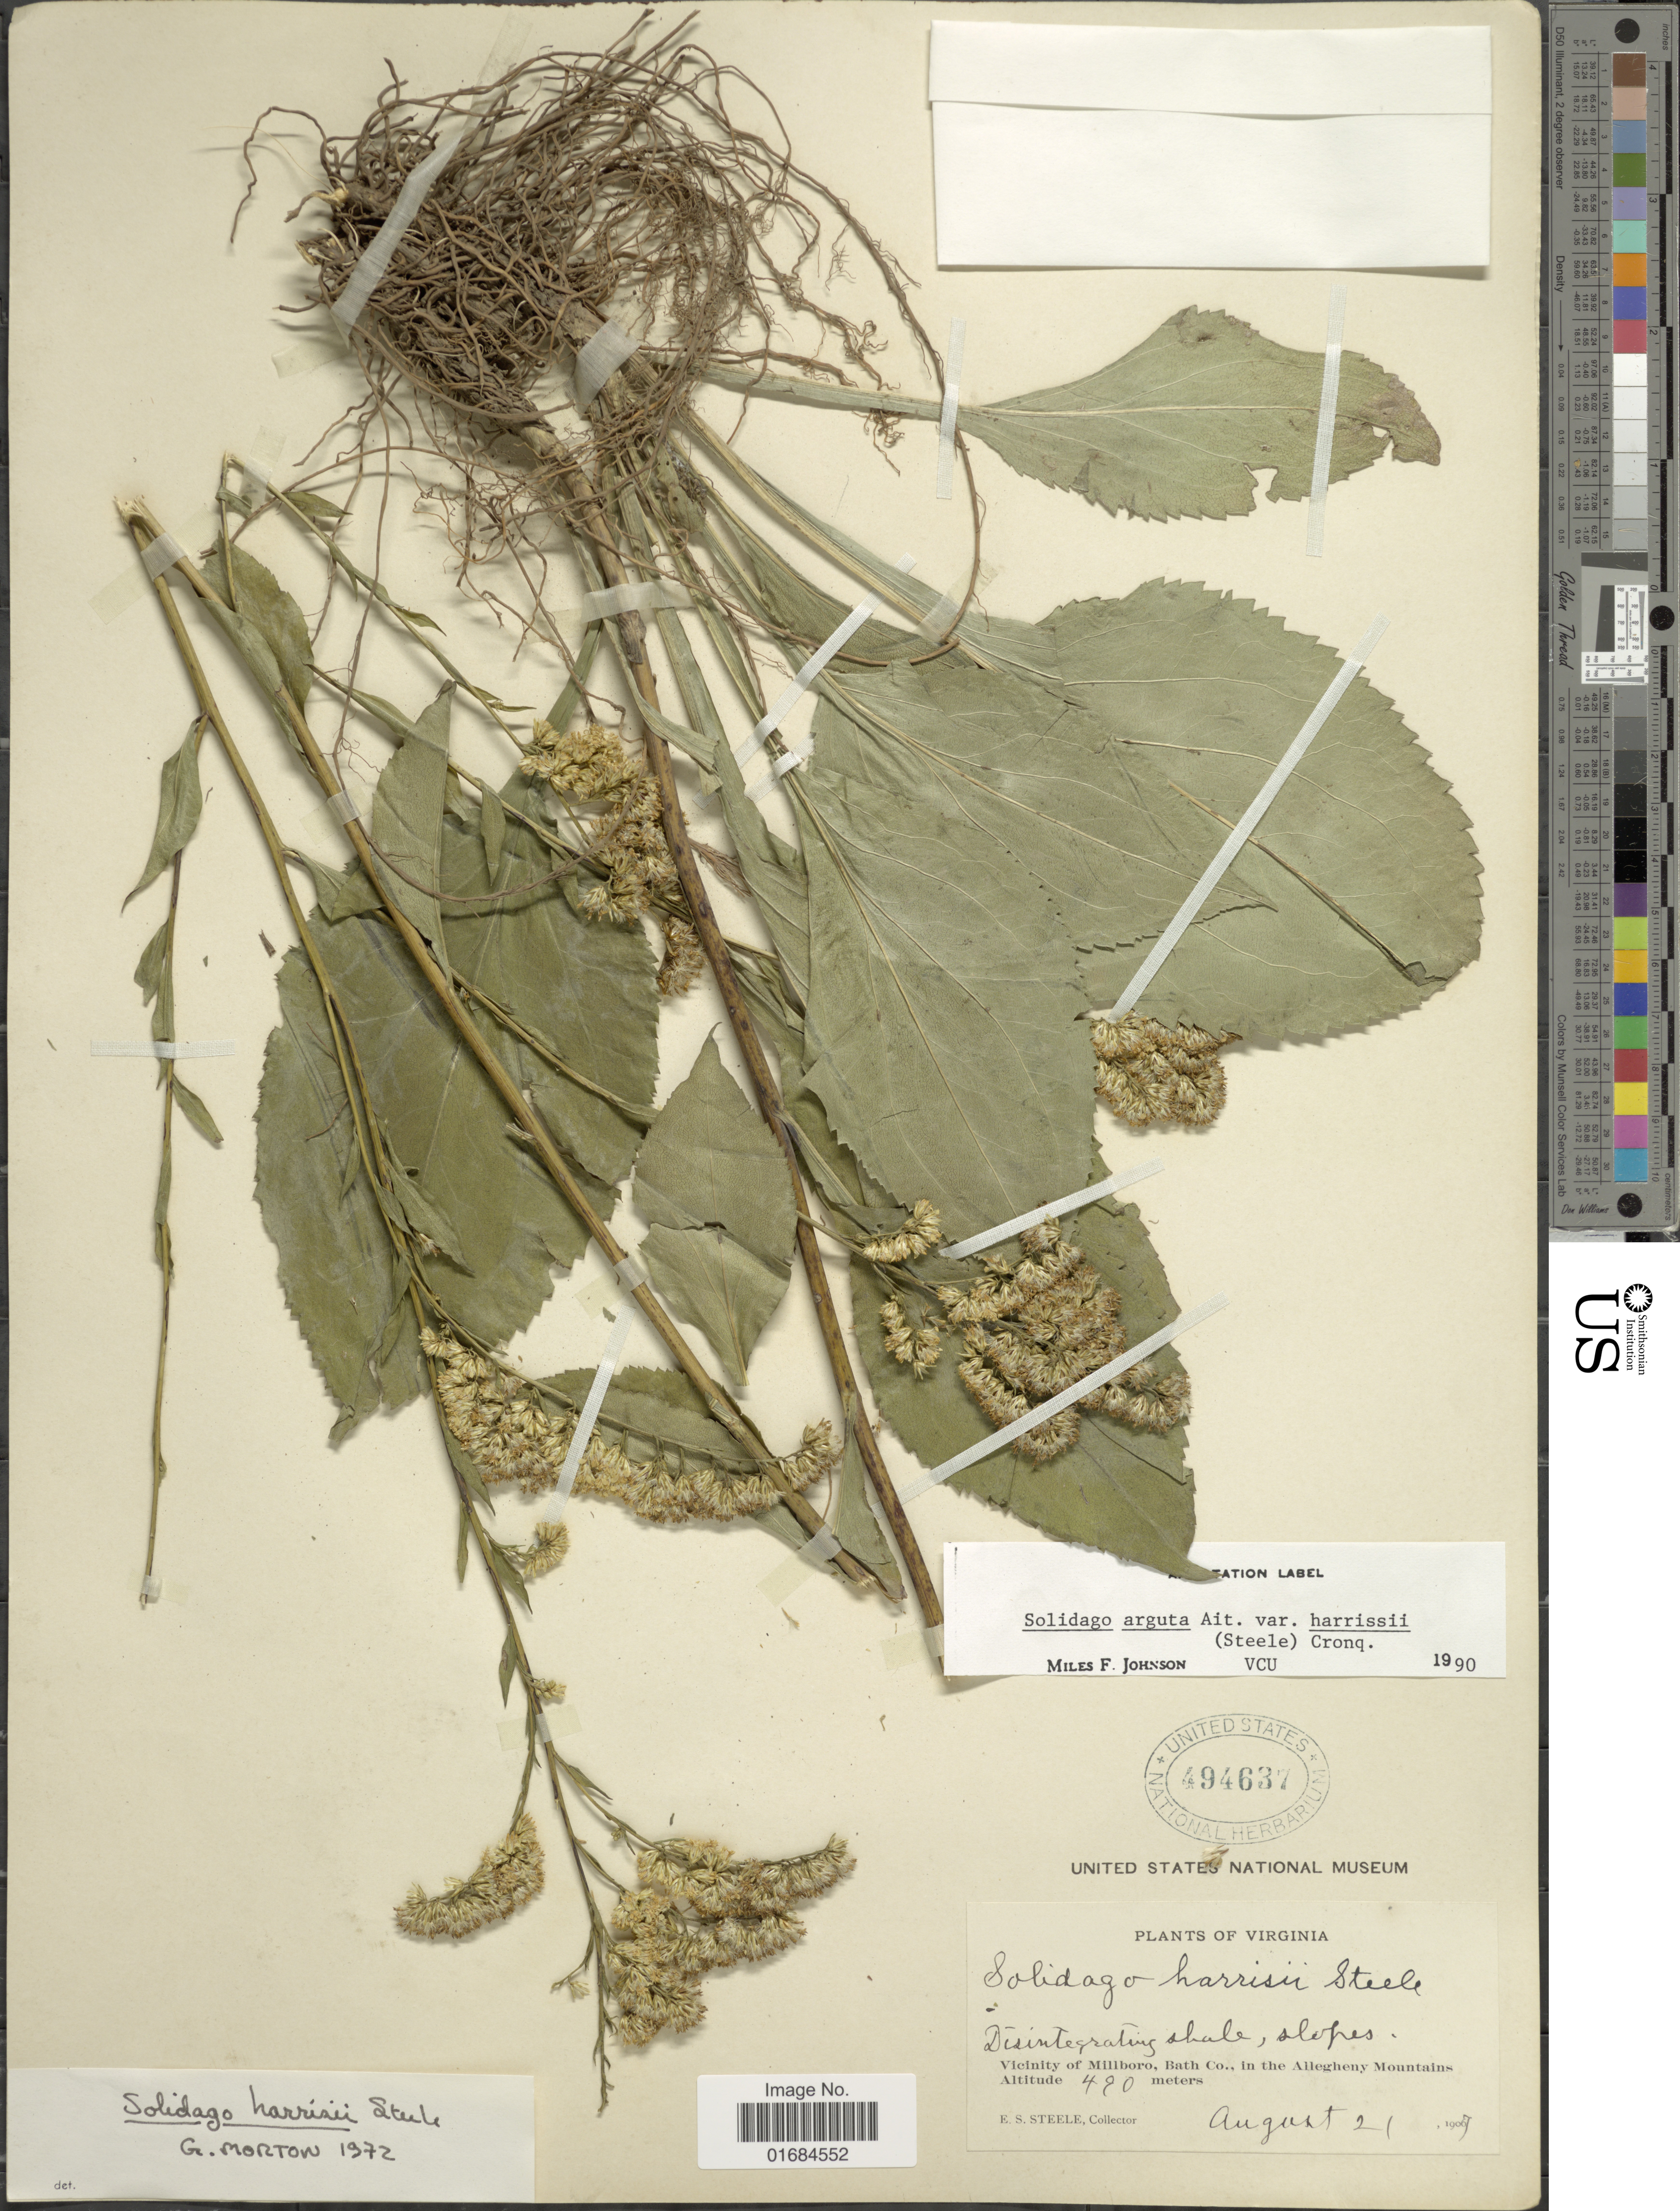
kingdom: Plantae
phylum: Tracheophyta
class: Magnoliopsida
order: Asterales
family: Asteraceae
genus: Solidago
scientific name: Solidago arguta var. harrisii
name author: (E.S. Steele) Cronq.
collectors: E. Steele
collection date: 1907-08-21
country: United States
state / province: Virginia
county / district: Bath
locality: Vicinity of Millboro, Bath Co. in the Allegheny Mountains.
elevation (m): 490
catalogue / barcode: US 494637